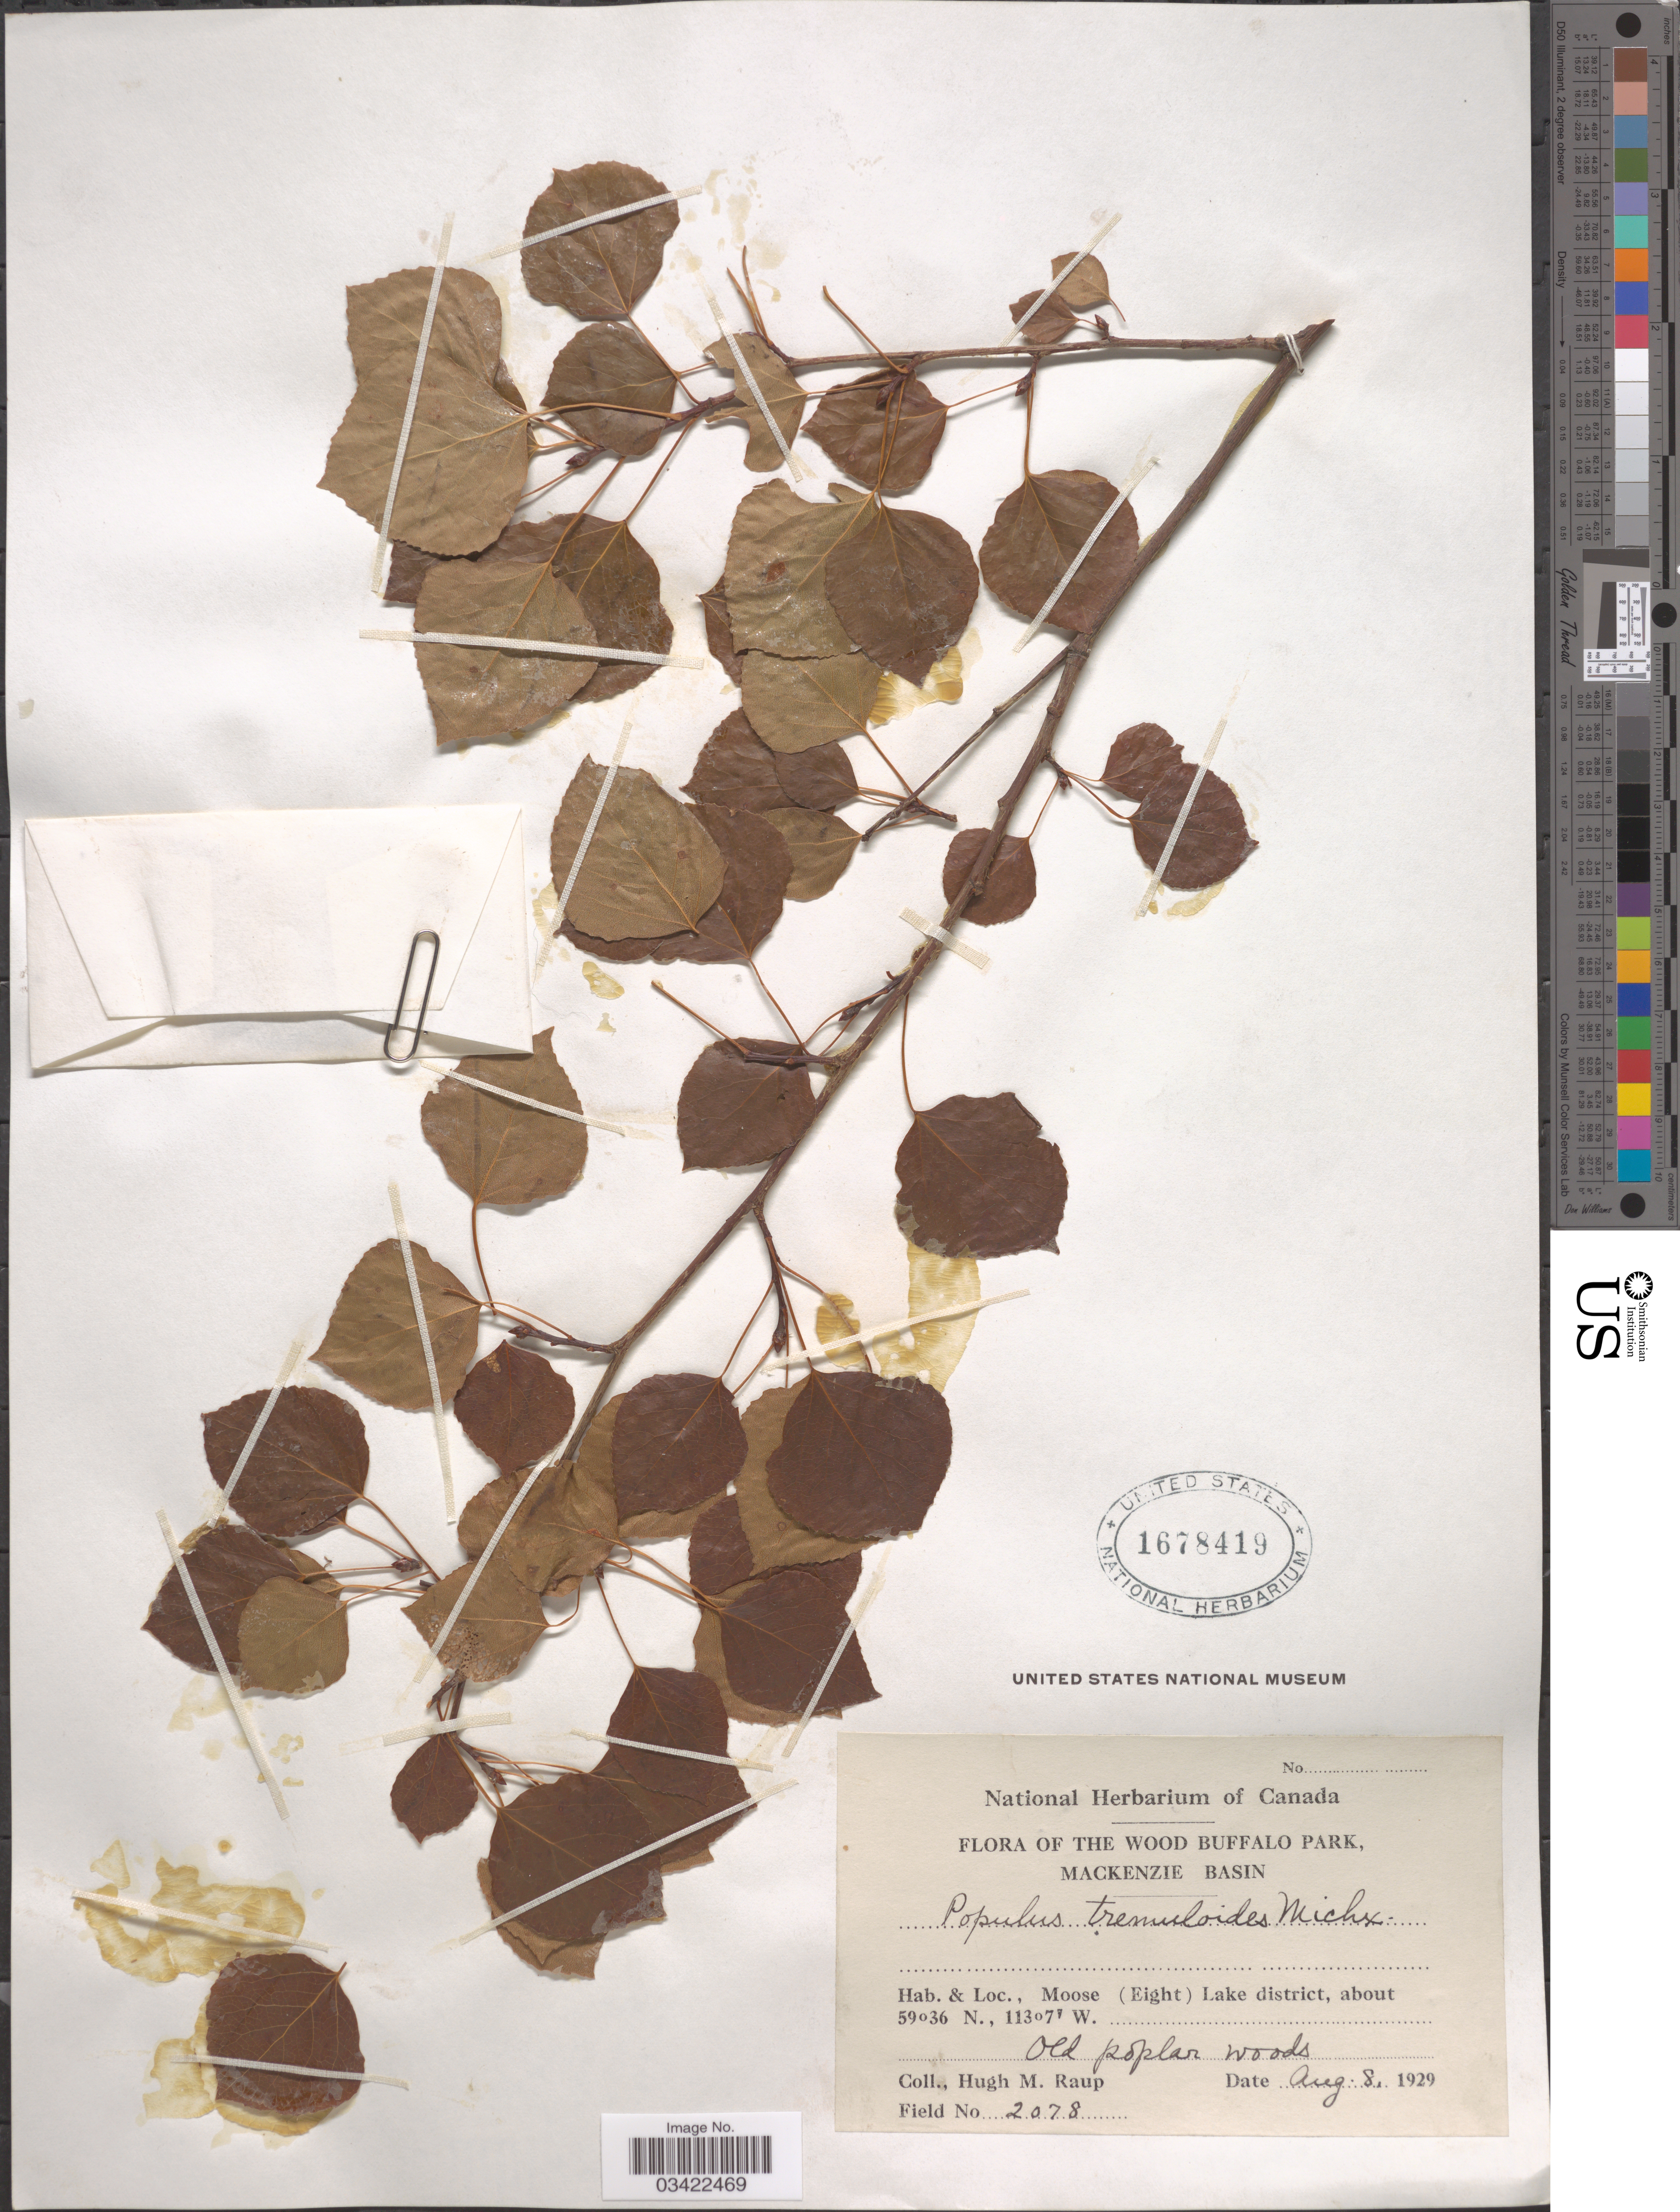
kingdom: Plantae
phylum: Tracheophyta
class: Magnoliopsida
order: Malpighiales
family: Salicaceae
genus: Populus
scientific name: Populus tremuloides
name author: Michx.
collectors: H. Raup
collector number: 2078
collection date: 1929-08-08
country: Canada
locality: The Wood Buffalo Park, Mackenzie Basin. Moose (Eight) Lake district.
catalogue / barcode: US 1678419